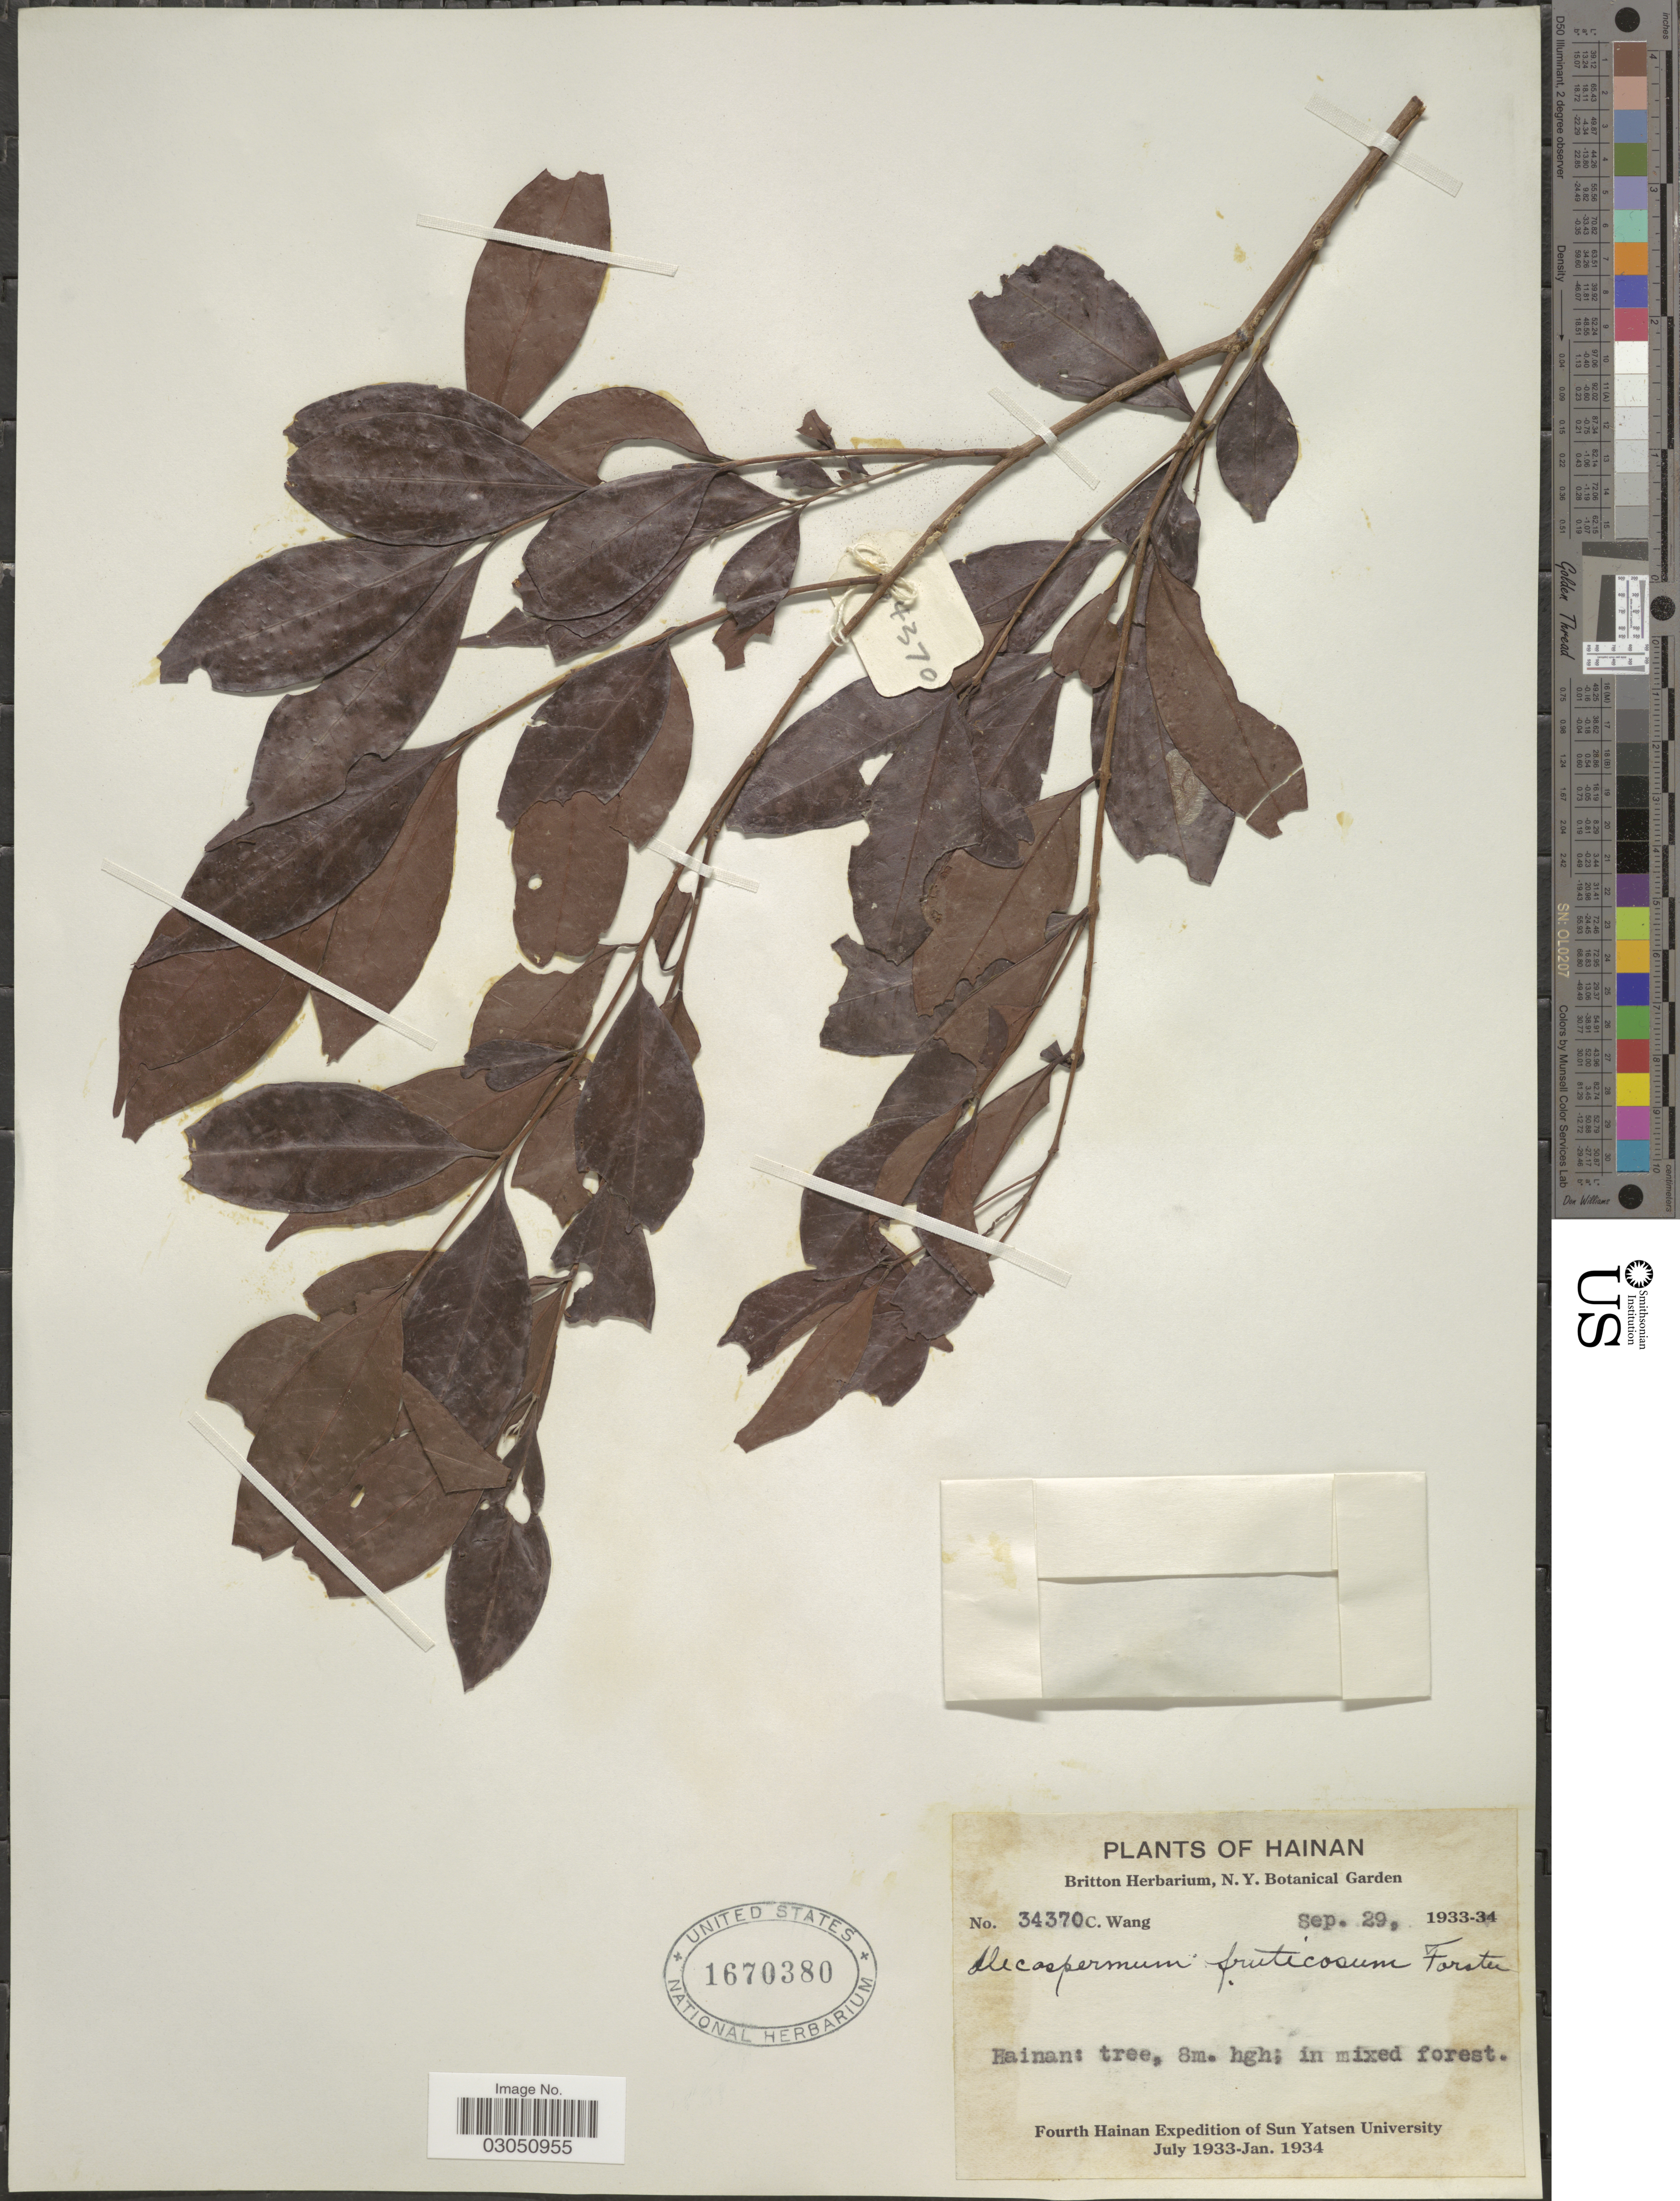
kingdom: Plantae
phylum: Tracheophyta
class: Magnoliopsida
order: Myrtales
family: Myrtaceae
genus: Decaspermum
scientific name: Decaspermum gracilentum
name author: (Hance) Merr. & L.M. Perry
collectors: C. Wang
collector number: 34370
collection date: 1933-09-29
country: China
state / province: Hainan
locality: Hainan: in mixed forest.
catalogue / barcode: US 1670380